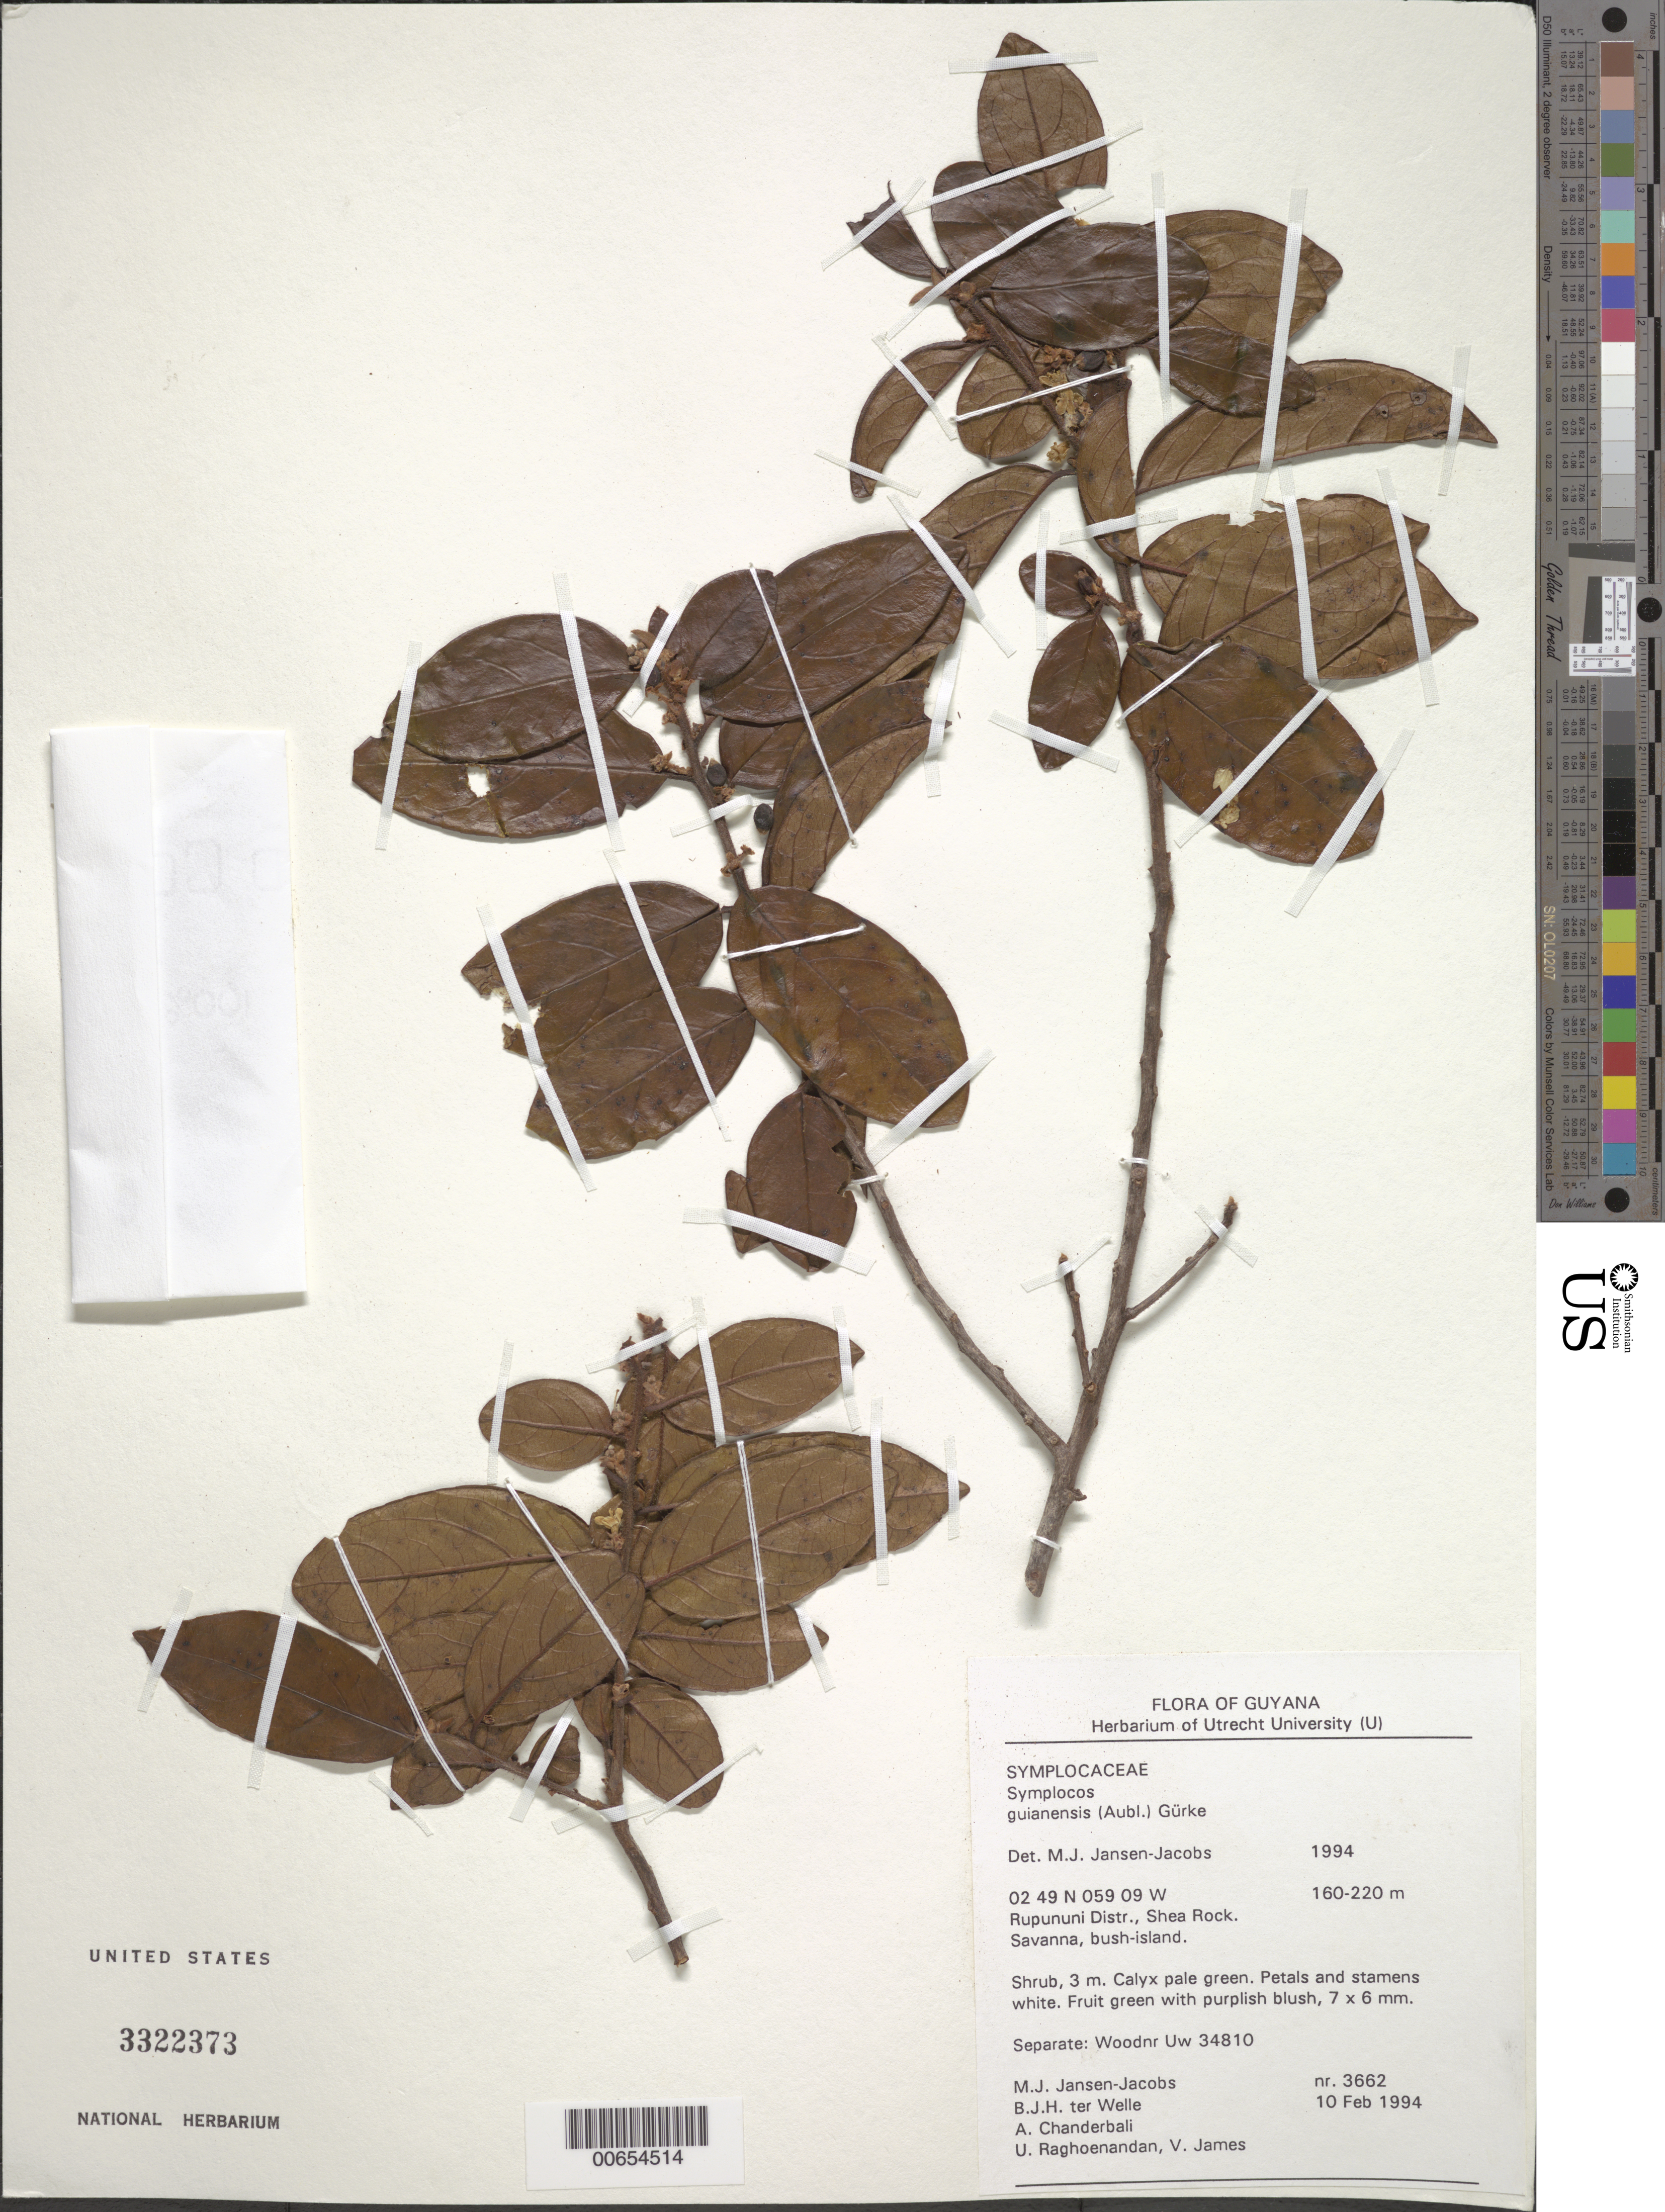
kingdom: Plantae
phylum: Tracheophyta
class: Magnoliopsida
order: Ericales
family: Symplocaceae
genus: Symplocos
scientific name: Symplocos guianensis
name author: (Aubl.) Gürke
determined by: Jansen-Jacobs, M. J., (U), Nationaal Herbarium Nederland, Utrecht University branch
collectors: M. J. Jansen-Jacobs, B. Welle, A. S. Chanderbali, U. Raghoenandan & V. James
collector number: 3662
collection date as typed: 10-Feb-94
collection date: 1994-02-10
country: Guyana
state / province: U. Takutu-U. Essequibo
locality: Shea Rock, Rupununi Dist.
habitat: Savanna, bush island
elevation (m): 160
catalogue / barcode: US 3322373